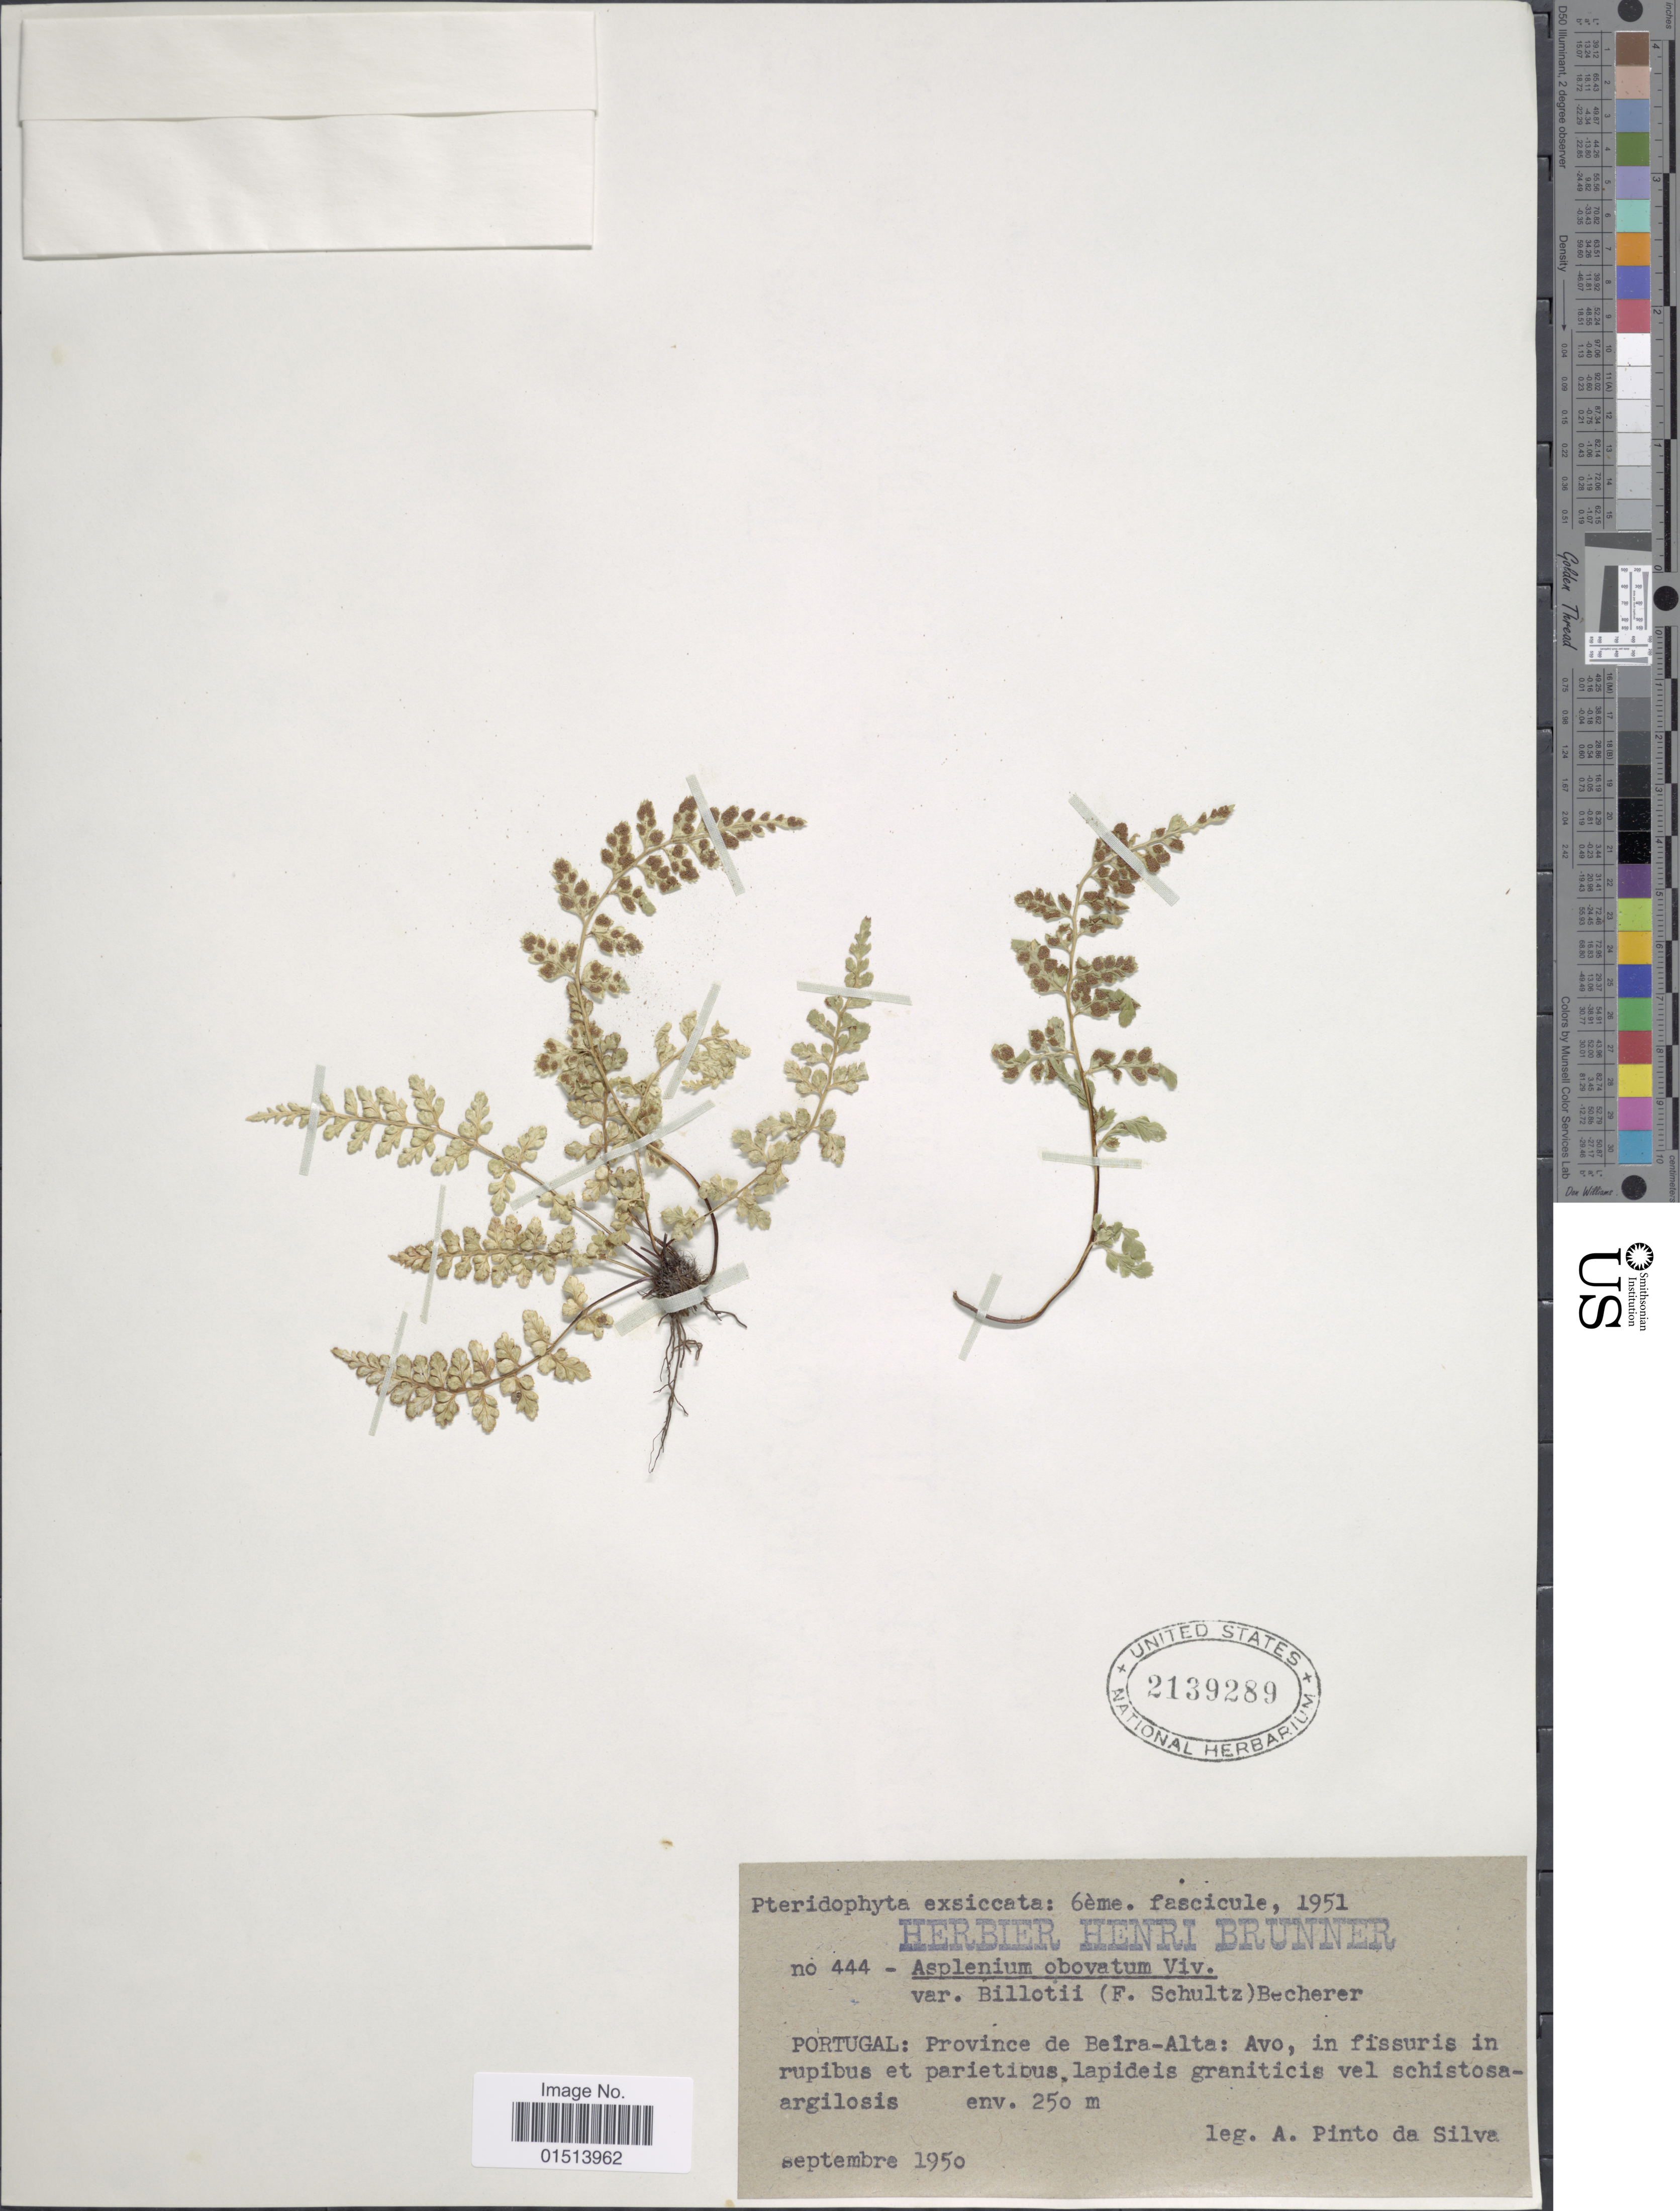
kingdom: Plantae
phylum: Tracheophyta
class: Polypodiopsida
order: Polypodiales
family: Aspleniaceae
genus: Asplenium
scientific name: Asplenium obovatum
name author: Viv.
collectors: A. Pinto da Silva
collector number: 444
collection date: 1950-09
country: Portugal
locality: Portugal: Province de Beira-Alta: Avo, in fissuris in rupibus et parietibus, lapidels graniticis vel schistosa-argilosis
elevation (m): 250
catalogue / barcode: US 2139289